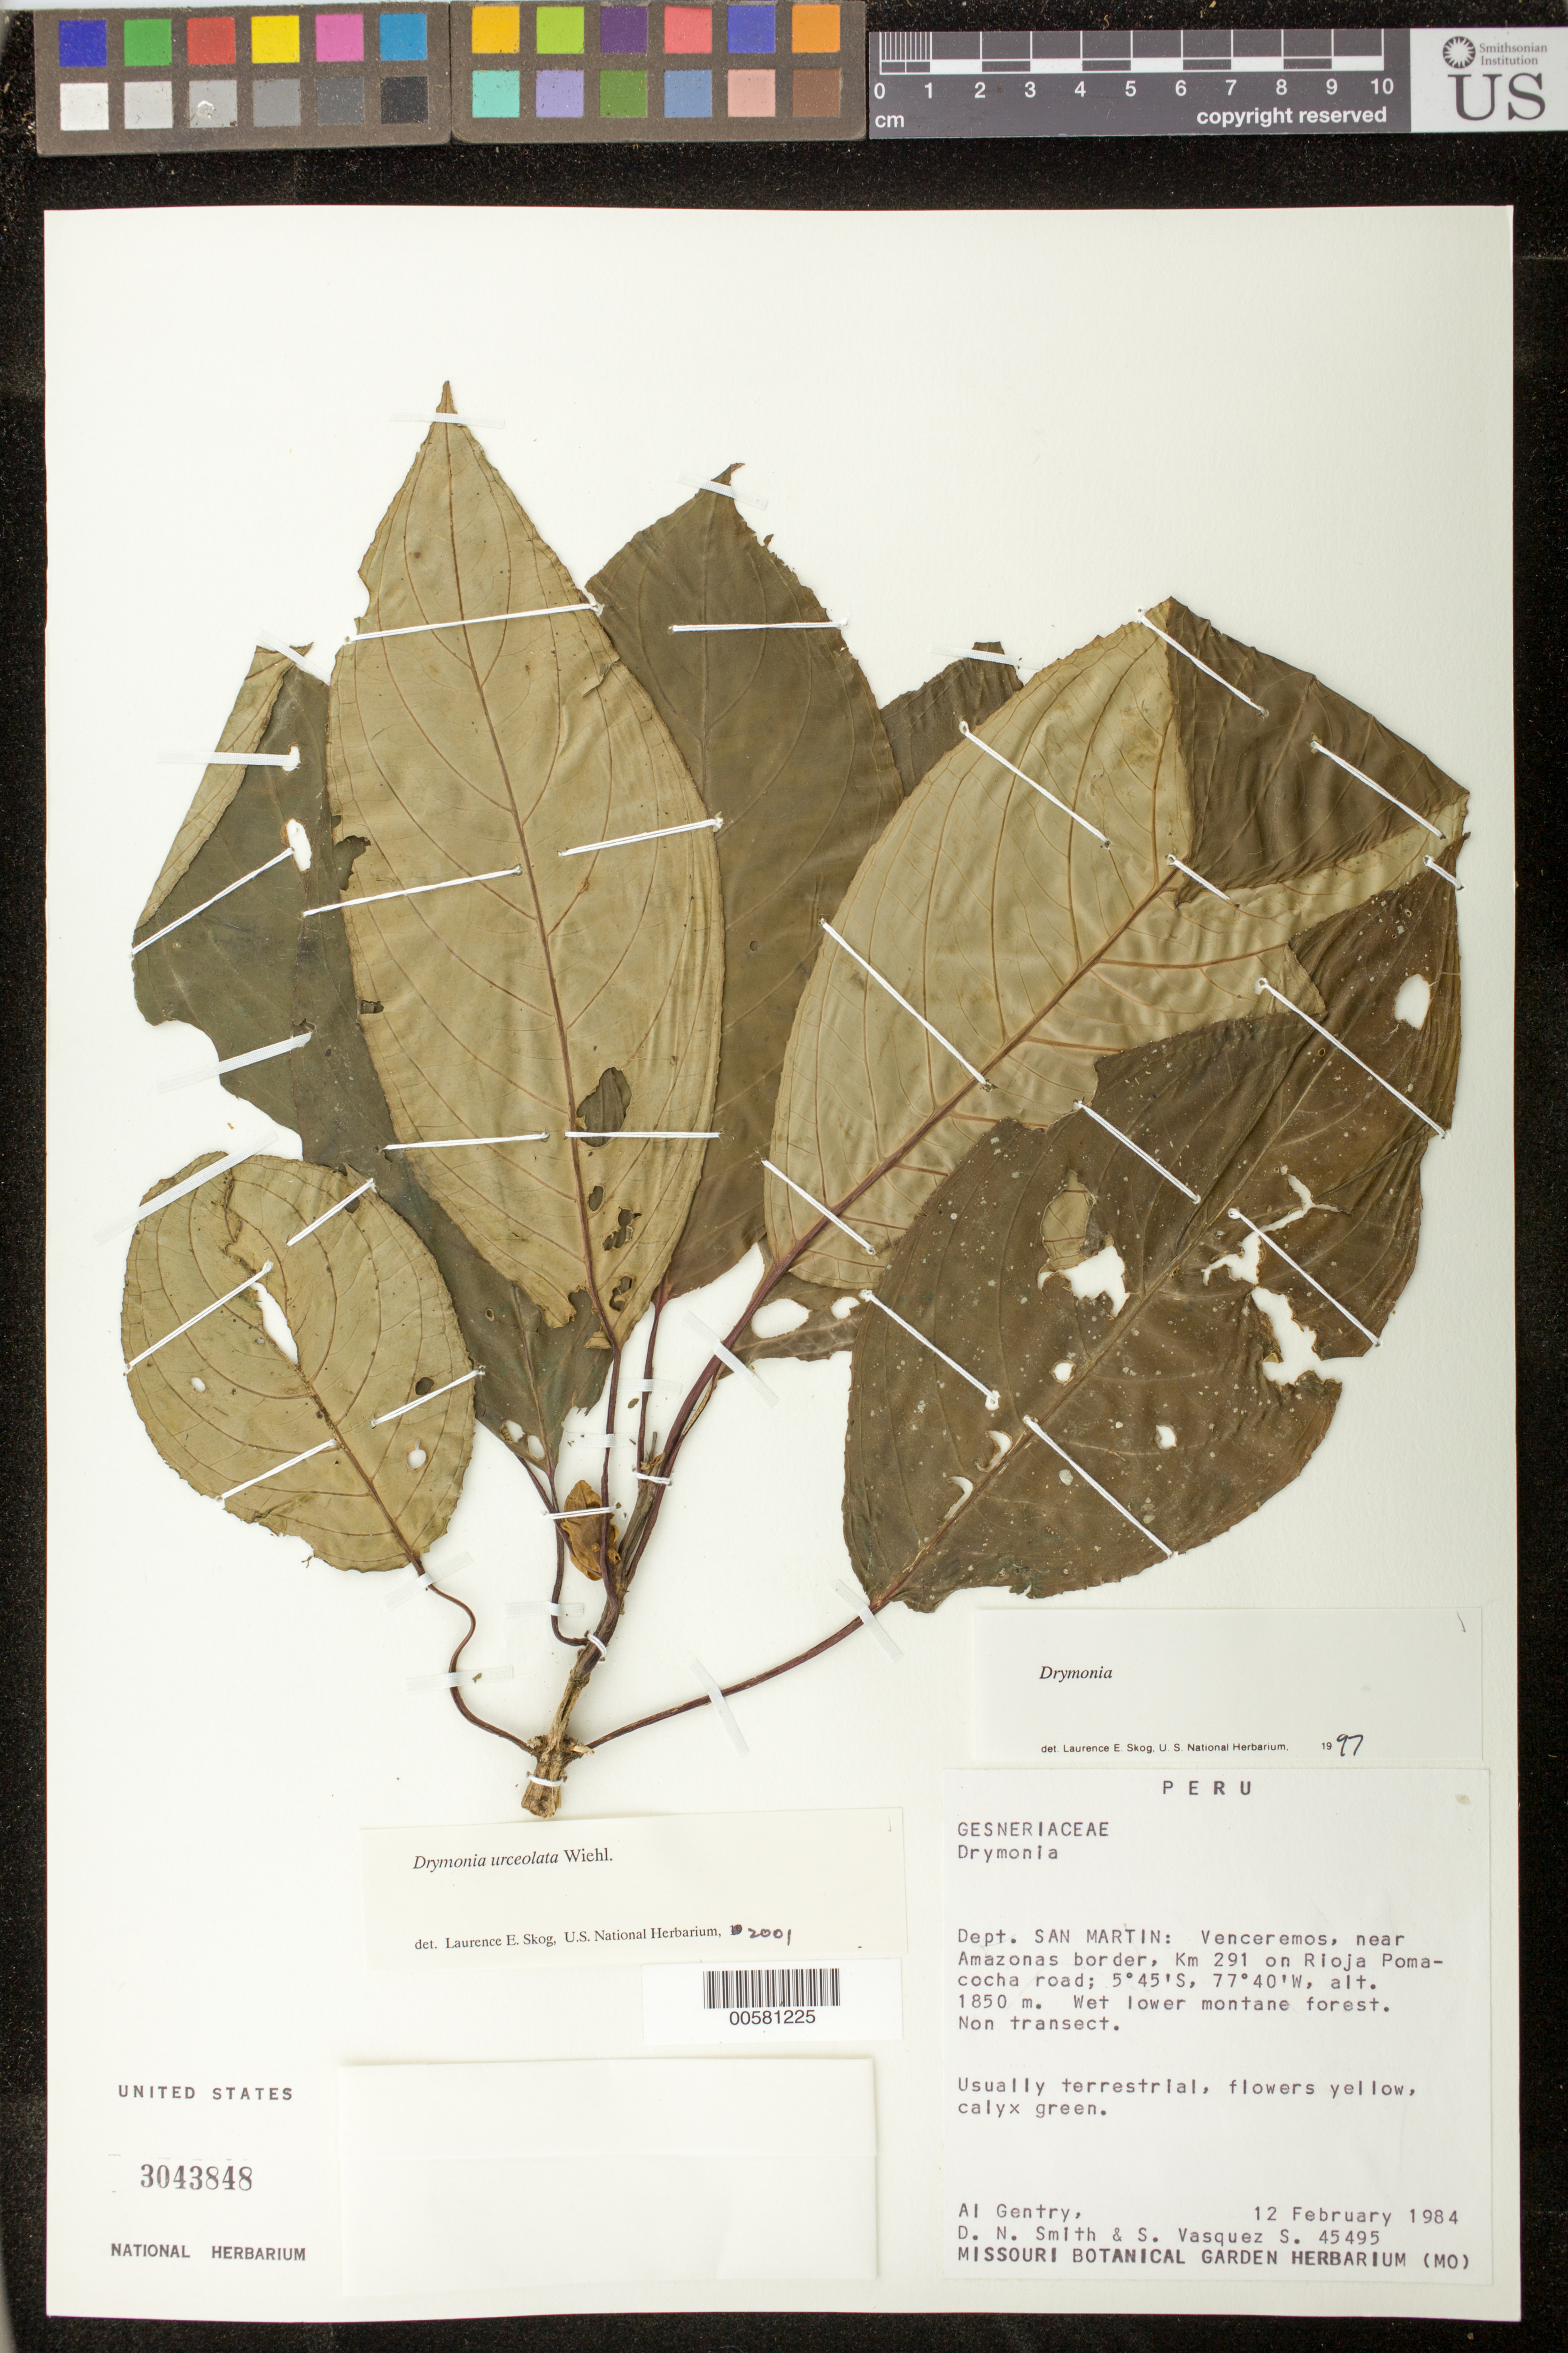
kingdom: Plantae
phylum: Tracheophyta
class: Magnoliopsida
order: Lamiales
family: Gesneriaceae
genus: Drymonia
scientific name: Drymonia urceolata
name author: Wiehler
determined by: Skog, Laurence E.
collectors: A. H. Gentry, D. Smith & S. Vasquez S.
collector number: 45495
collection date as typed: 12 Feb 1984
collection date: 1984-02-12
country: Peru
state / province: San Martín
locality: Venceremos, near Amazonas border, Km 291 on Rioja Pomacocha road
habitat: Wet lower montane forest, non transect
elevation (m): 1850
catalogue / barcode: US 3043848